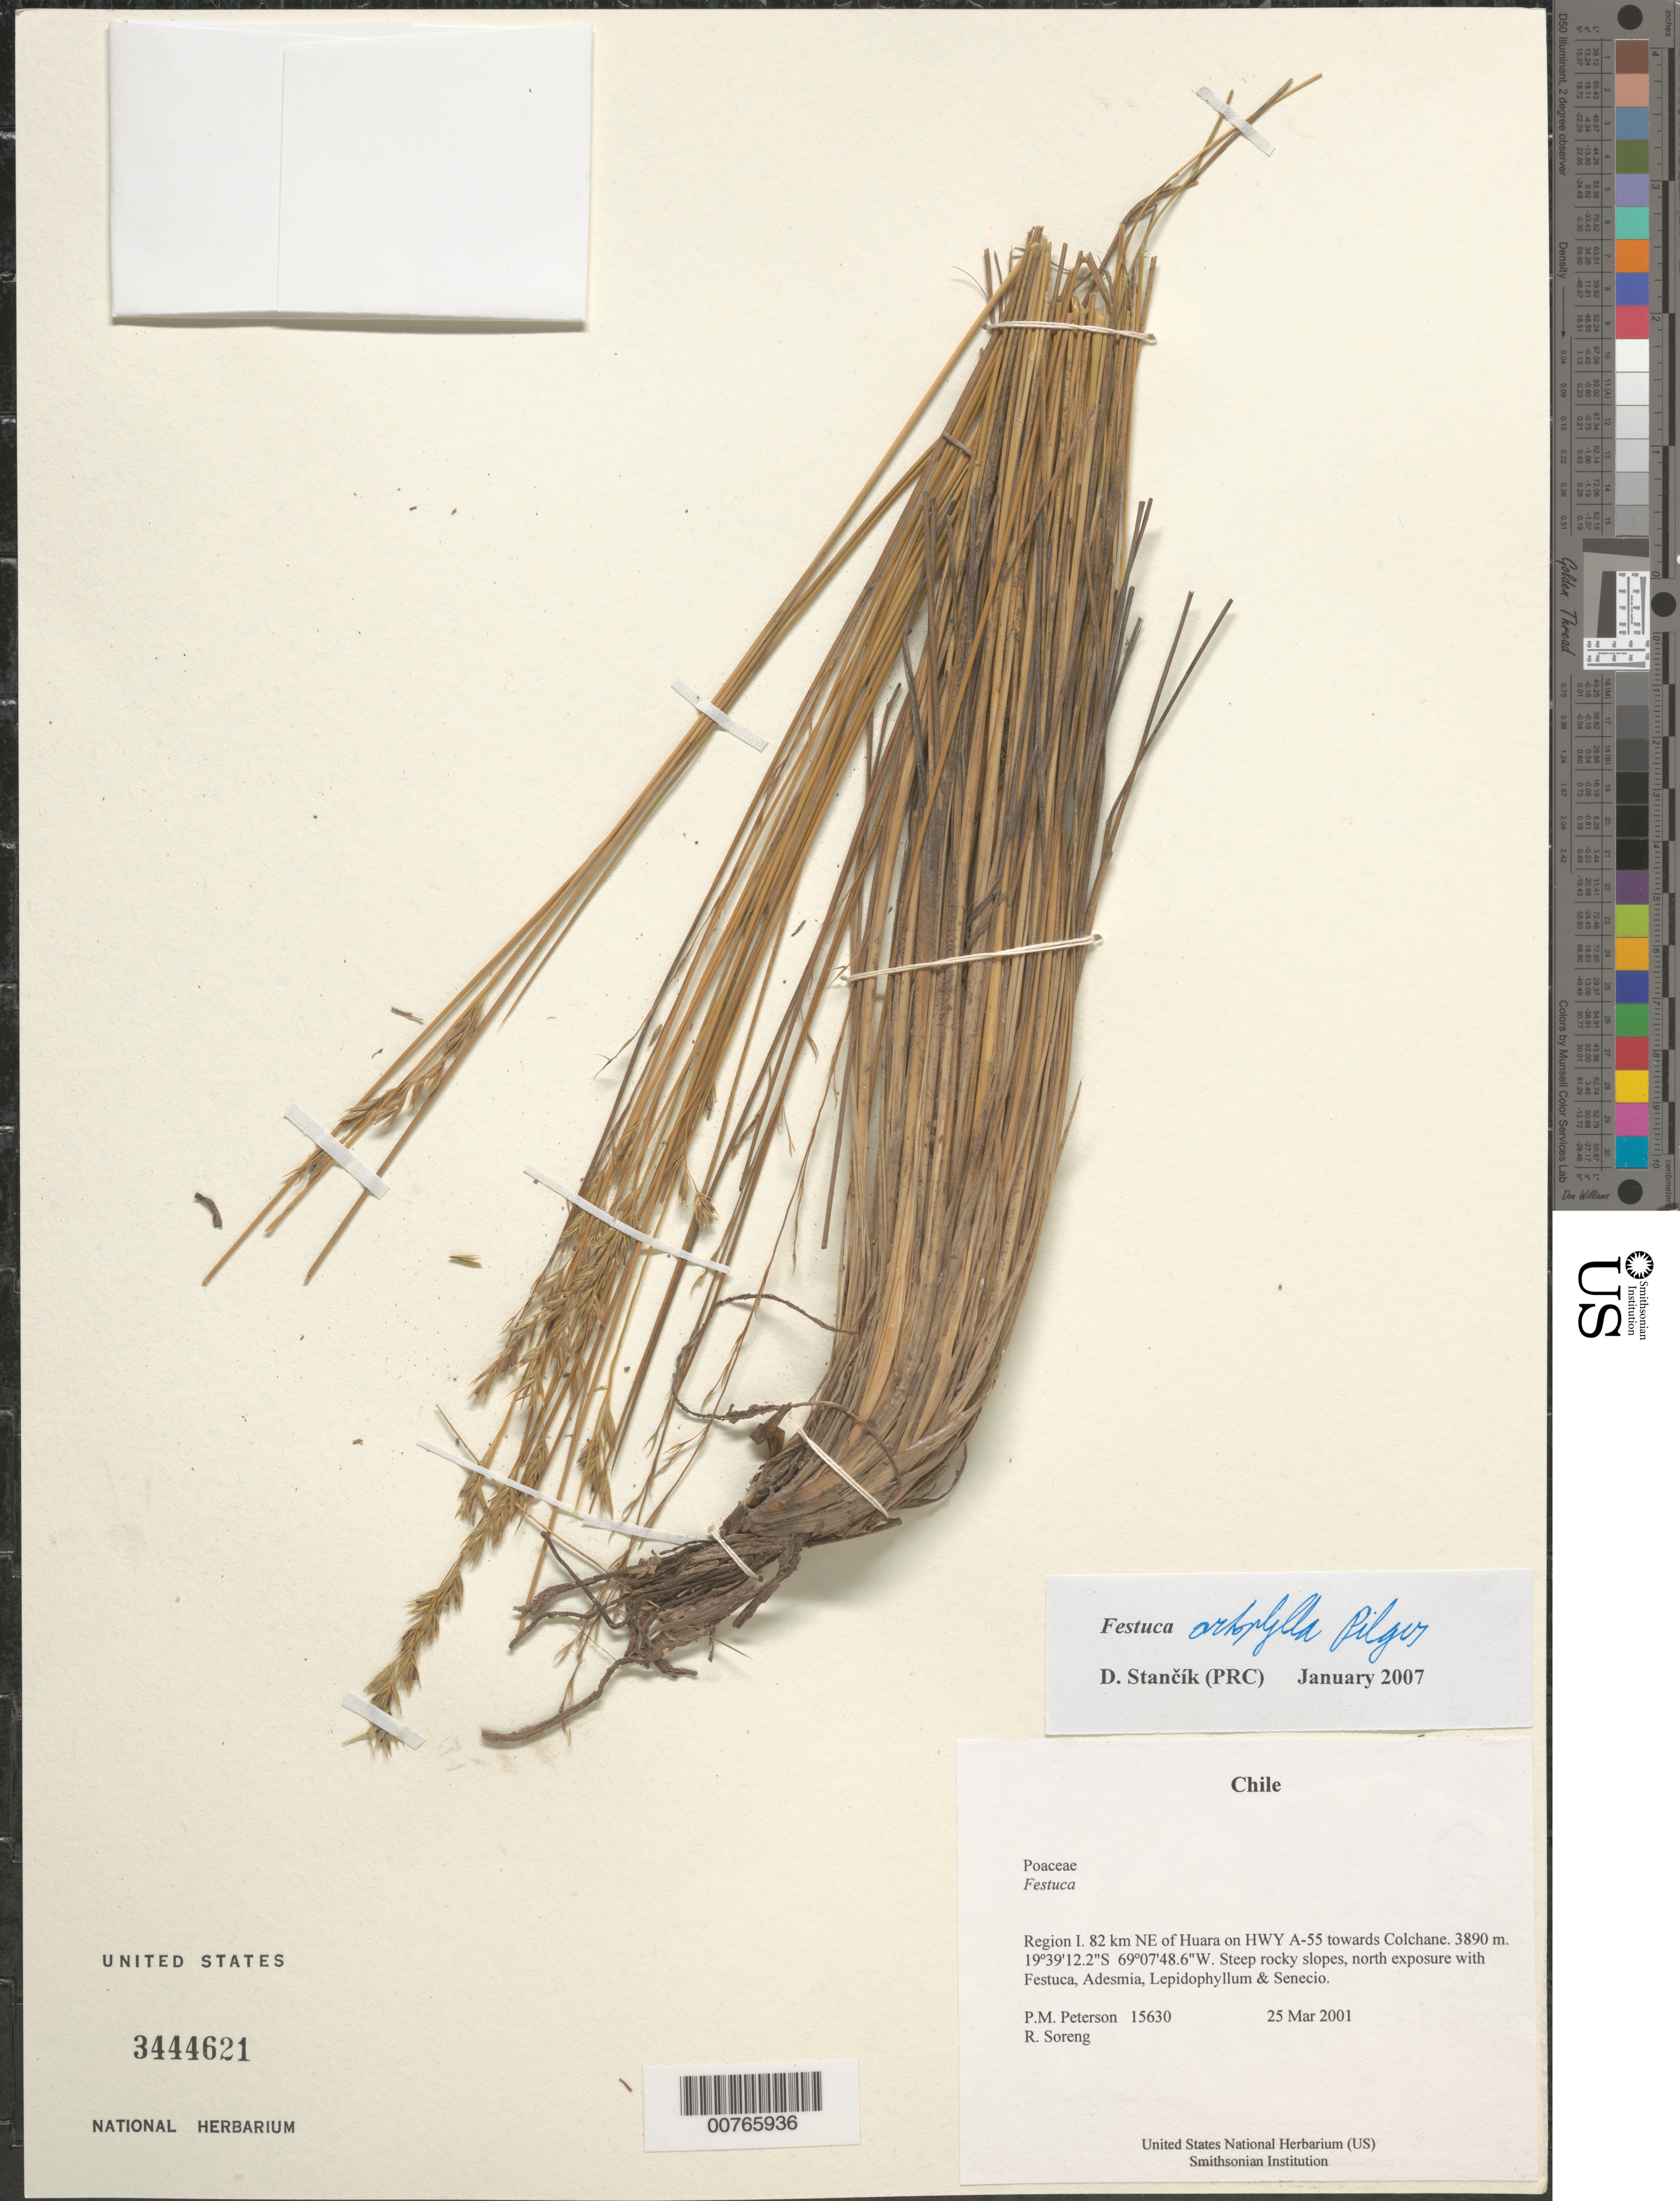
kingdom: Plantae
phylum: Tracheophyta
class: Liliopsida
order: Poales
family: Poaceae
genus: Festuca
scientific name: Festuca orthophylla var. boliviana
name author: Pilg.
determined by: Stancik, D.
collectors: P. M. Peterson & R. J. Soreng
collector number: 15630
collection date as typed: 25 Mar 2001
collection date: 2001-03-25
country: Chile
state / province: Tarapacá (I)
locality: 82 km NE of Huara on HWY A-55 towards Colchane.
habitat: Steep rocky slopes, north exposure with Festuca, Adesmia, Lepidophyllum & Senecio.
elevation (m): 3890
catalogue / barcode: US 3444621